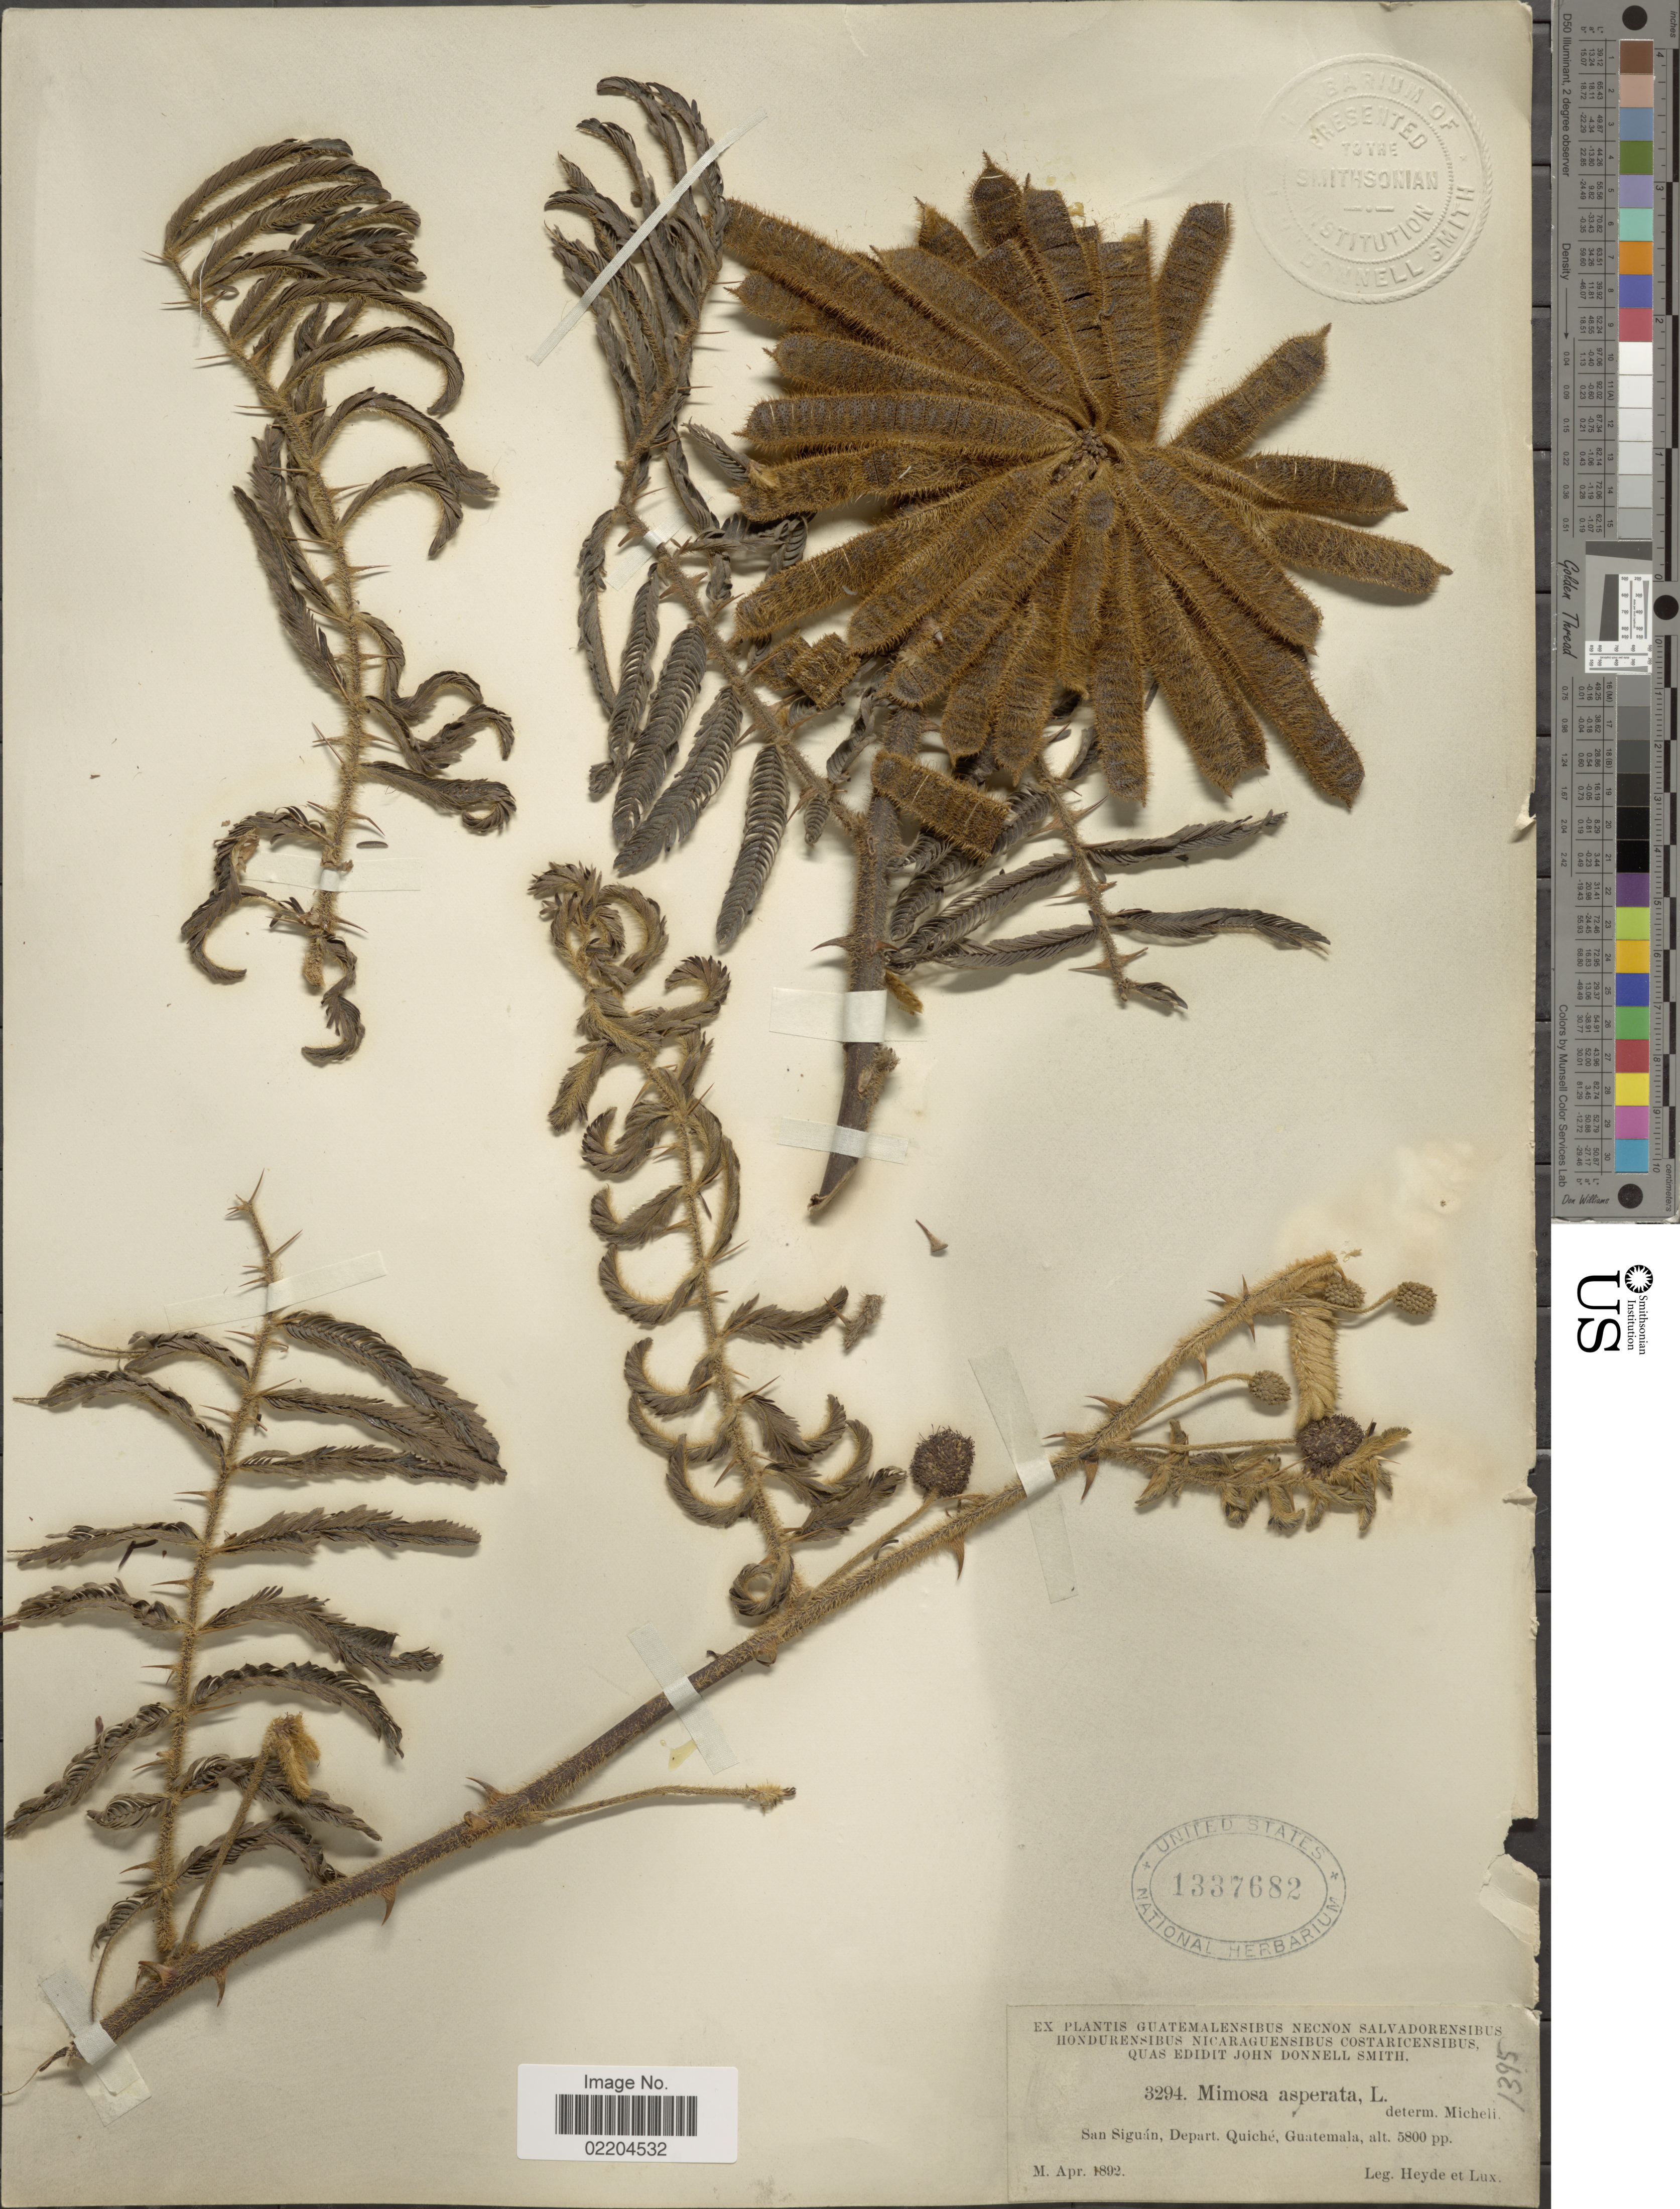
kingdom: Plantae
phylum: Tracheophyta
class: Magnoliopsida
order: Fabales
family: Fabaceae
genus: Mimosa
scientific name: Mimosa pigra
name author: L.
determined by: Strong, Mark T., (BOT), Smithsonian Institution - National Museum of Natural History (UNITED STATES)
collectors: Heyde & Lux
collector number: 3294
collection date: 1892-04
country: Guatemala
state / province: El Quiché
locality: San Siguan, Depart. Quiche, Guatemala.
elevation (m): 1768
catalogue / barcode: US 1337682